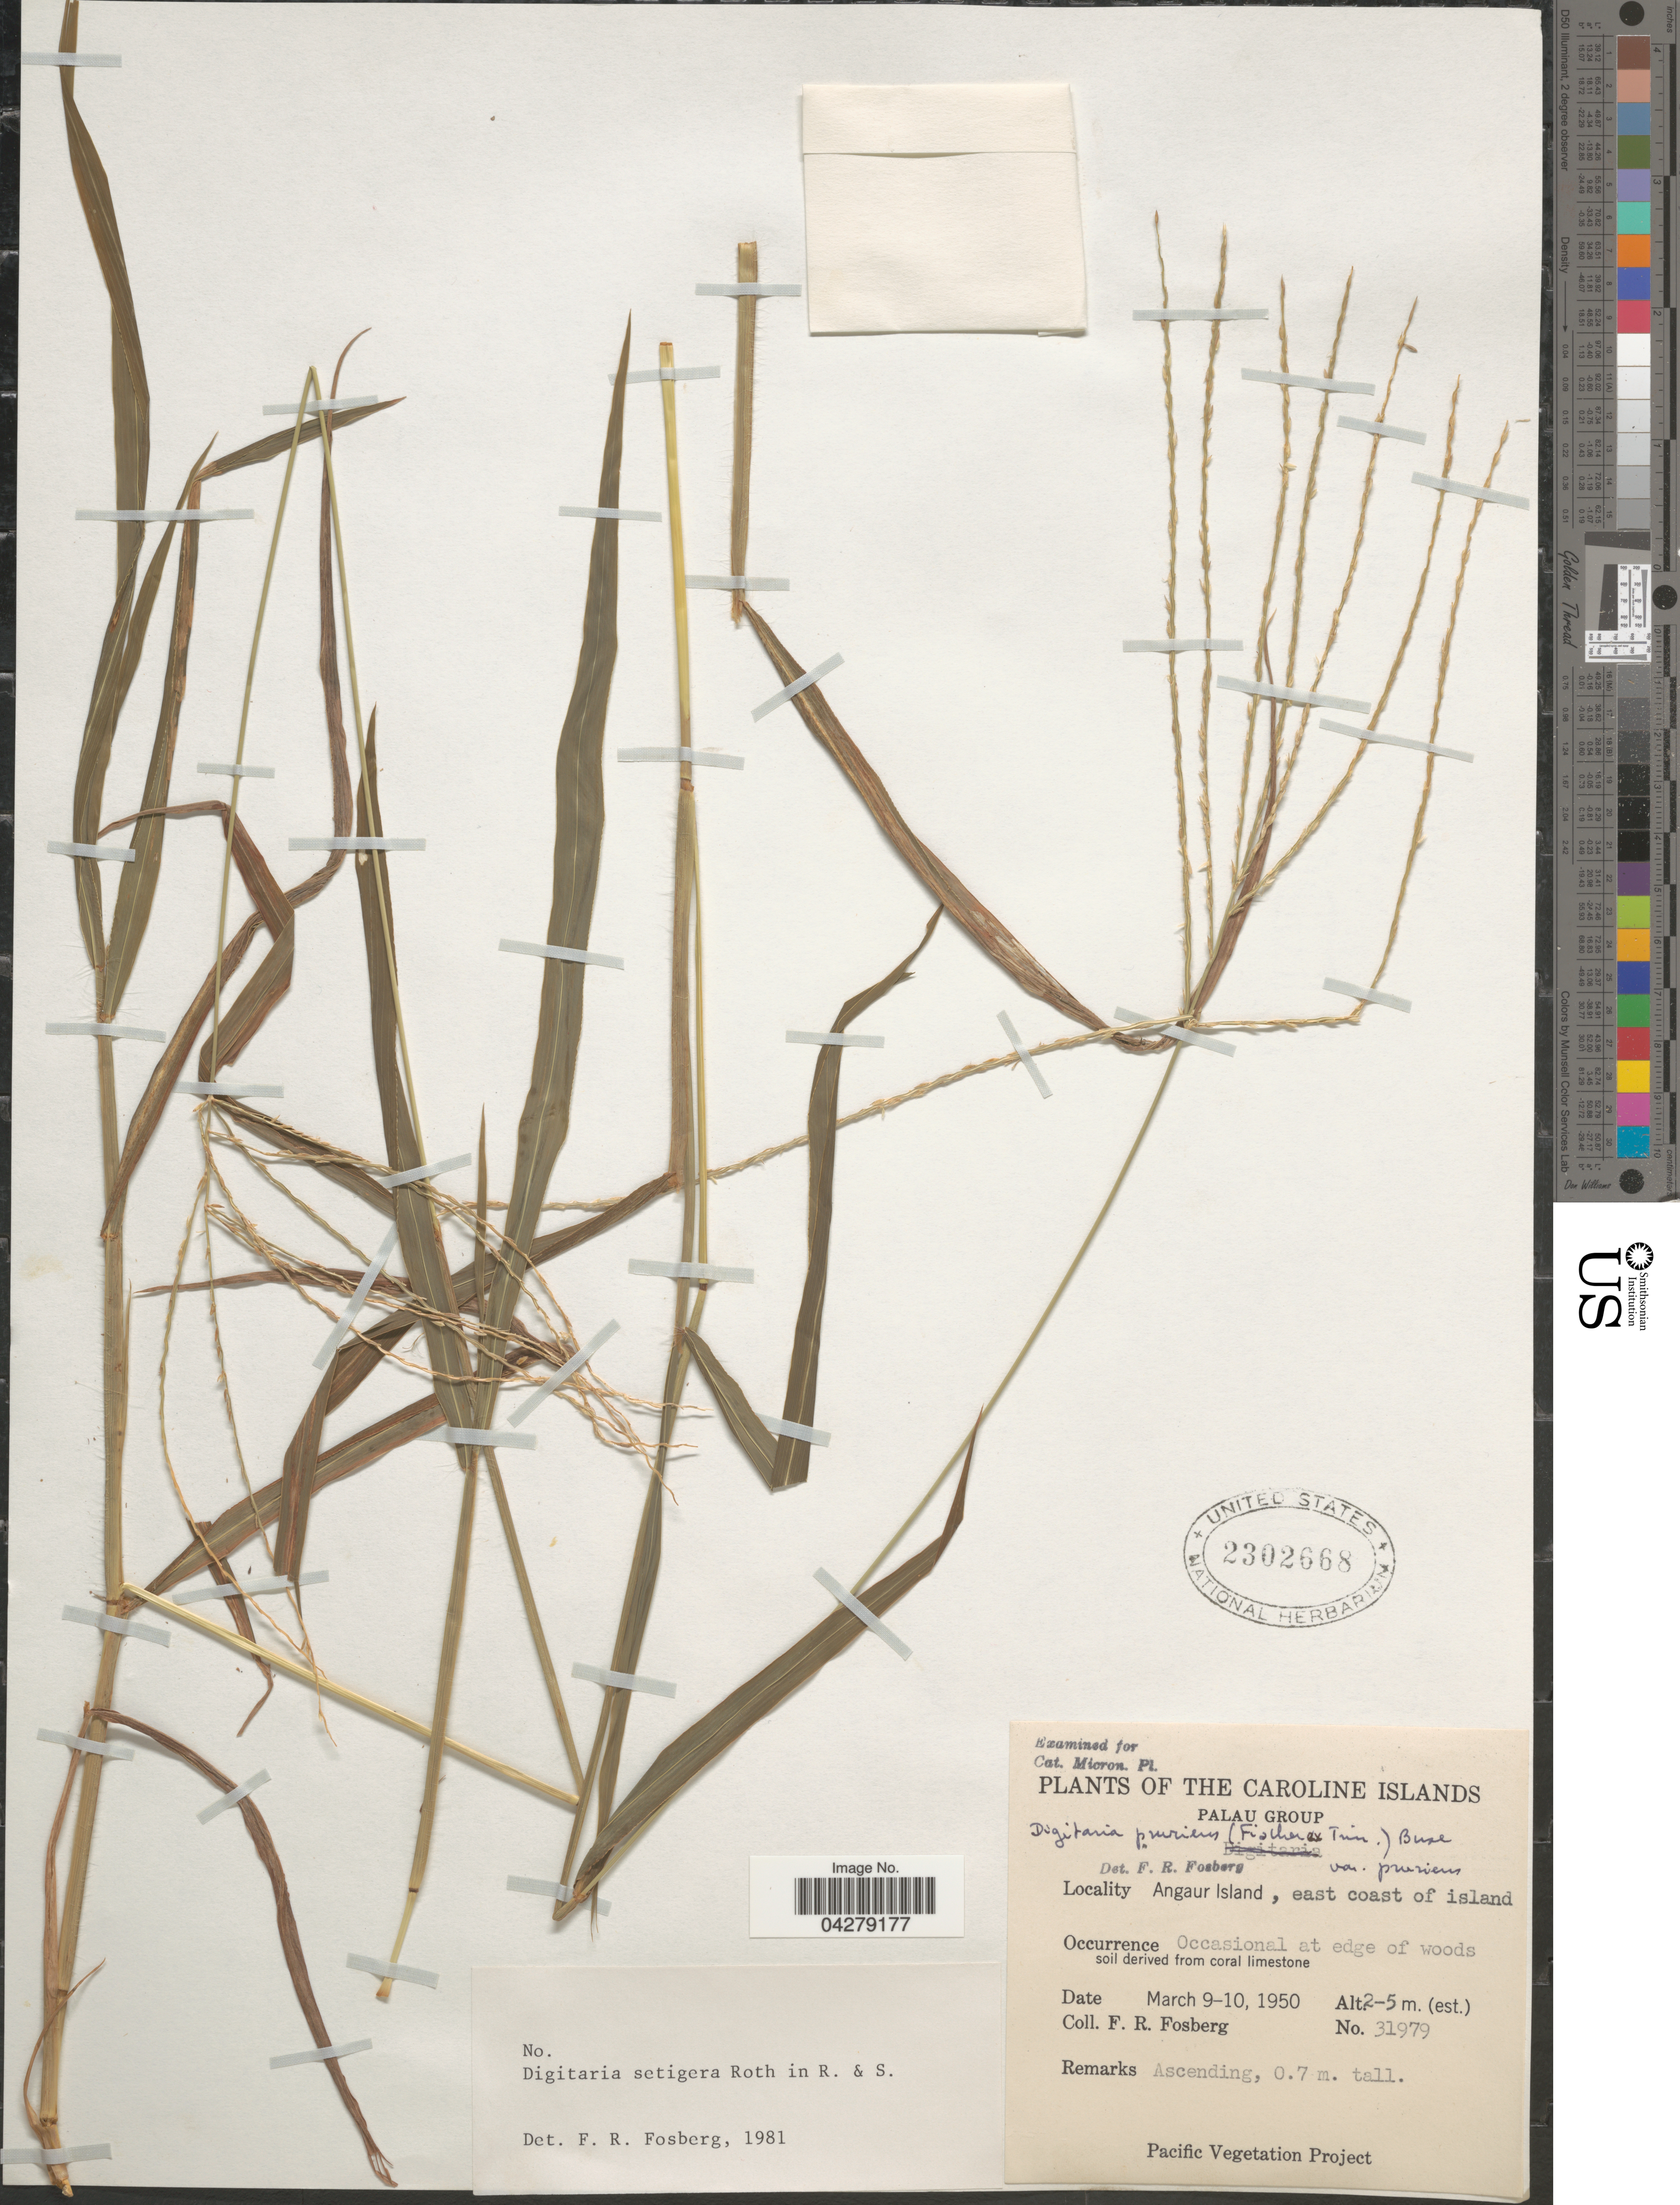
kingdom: Plantae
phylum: Tracheophyta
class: Liliopsida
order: Poales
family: Poaceae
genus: Digitaria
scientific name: Digitaria setigera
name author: Roth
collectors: F. R. Fosberg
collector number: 31979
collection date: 1950-03-09/1950-03-10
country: Palau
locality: The Caroline Islands. Palau Group. Angaur Island, east coast of island.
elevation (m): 2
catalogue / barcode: US 2302668